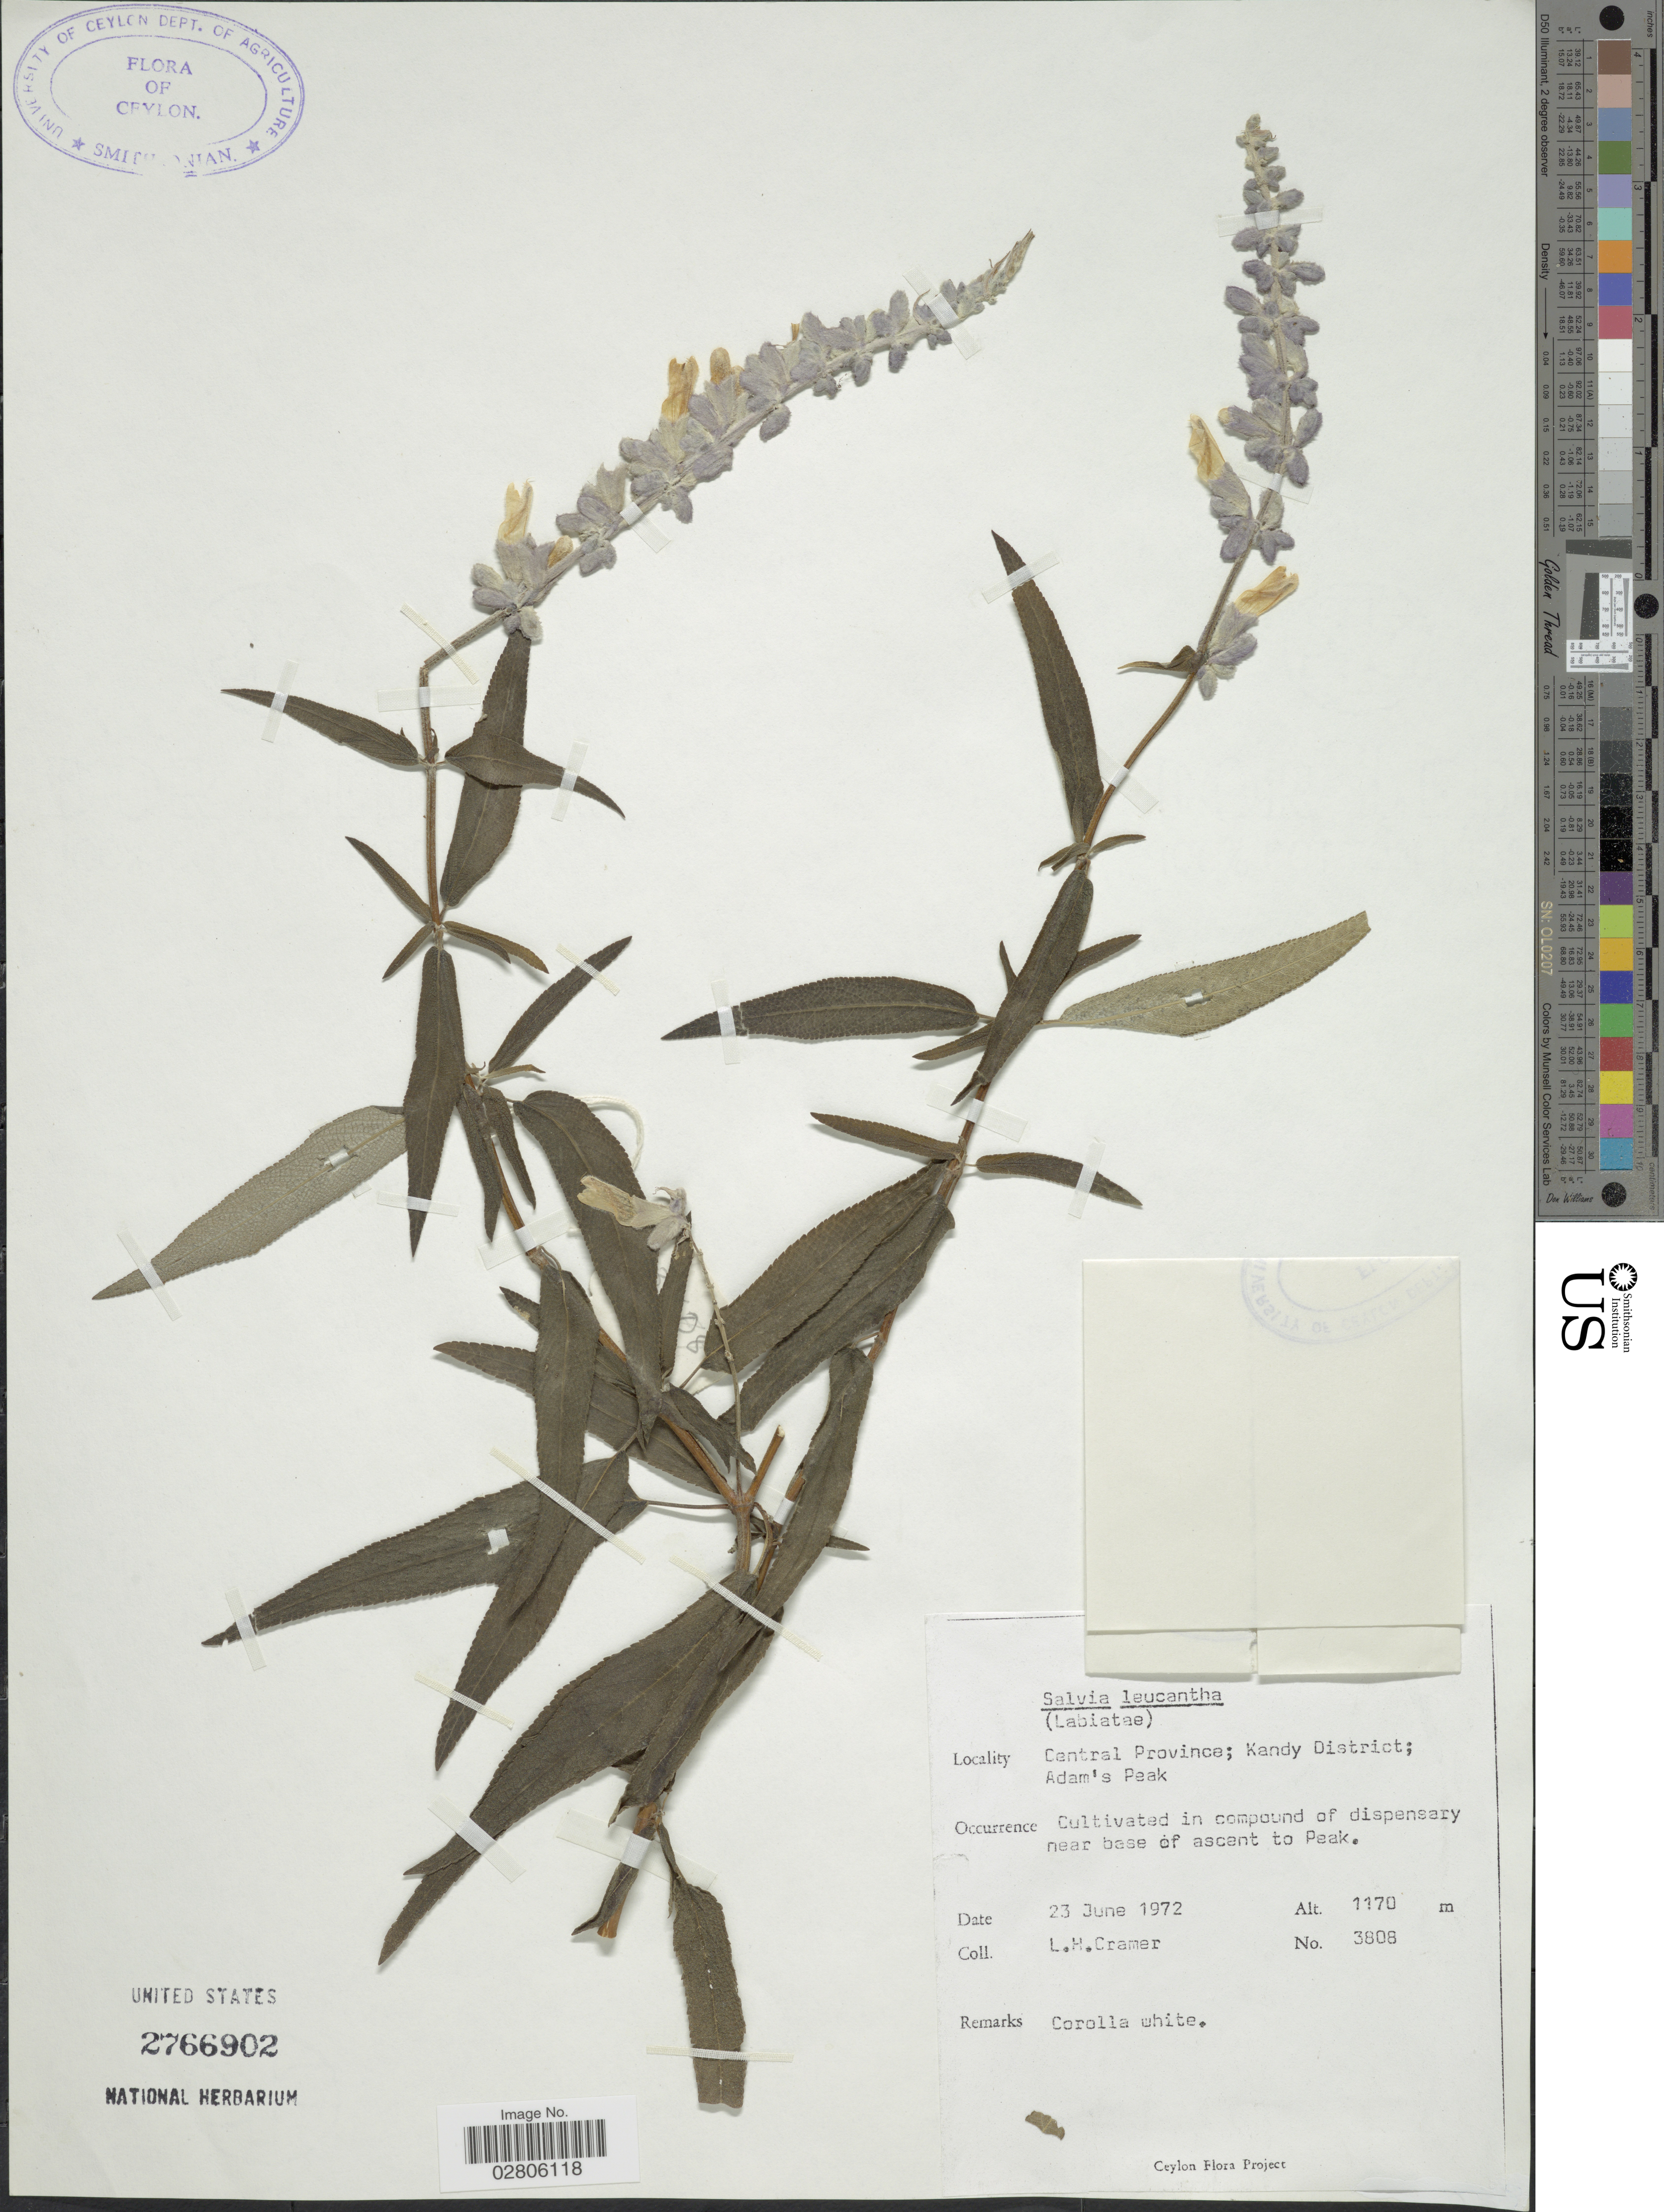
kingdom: Plantae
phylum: Tracheophyta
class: Magnoliopsida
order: Lamiales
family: Lamiaceae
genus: Salvia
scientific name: Salvia leucantha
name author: Cav.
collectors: L. H. Cramer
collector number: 3808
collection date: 1972-06-23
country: Sri Lanka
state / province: Central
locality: Central Province: Kandy District: Adam's Peak.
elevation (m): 1170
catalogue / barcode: US 2766902